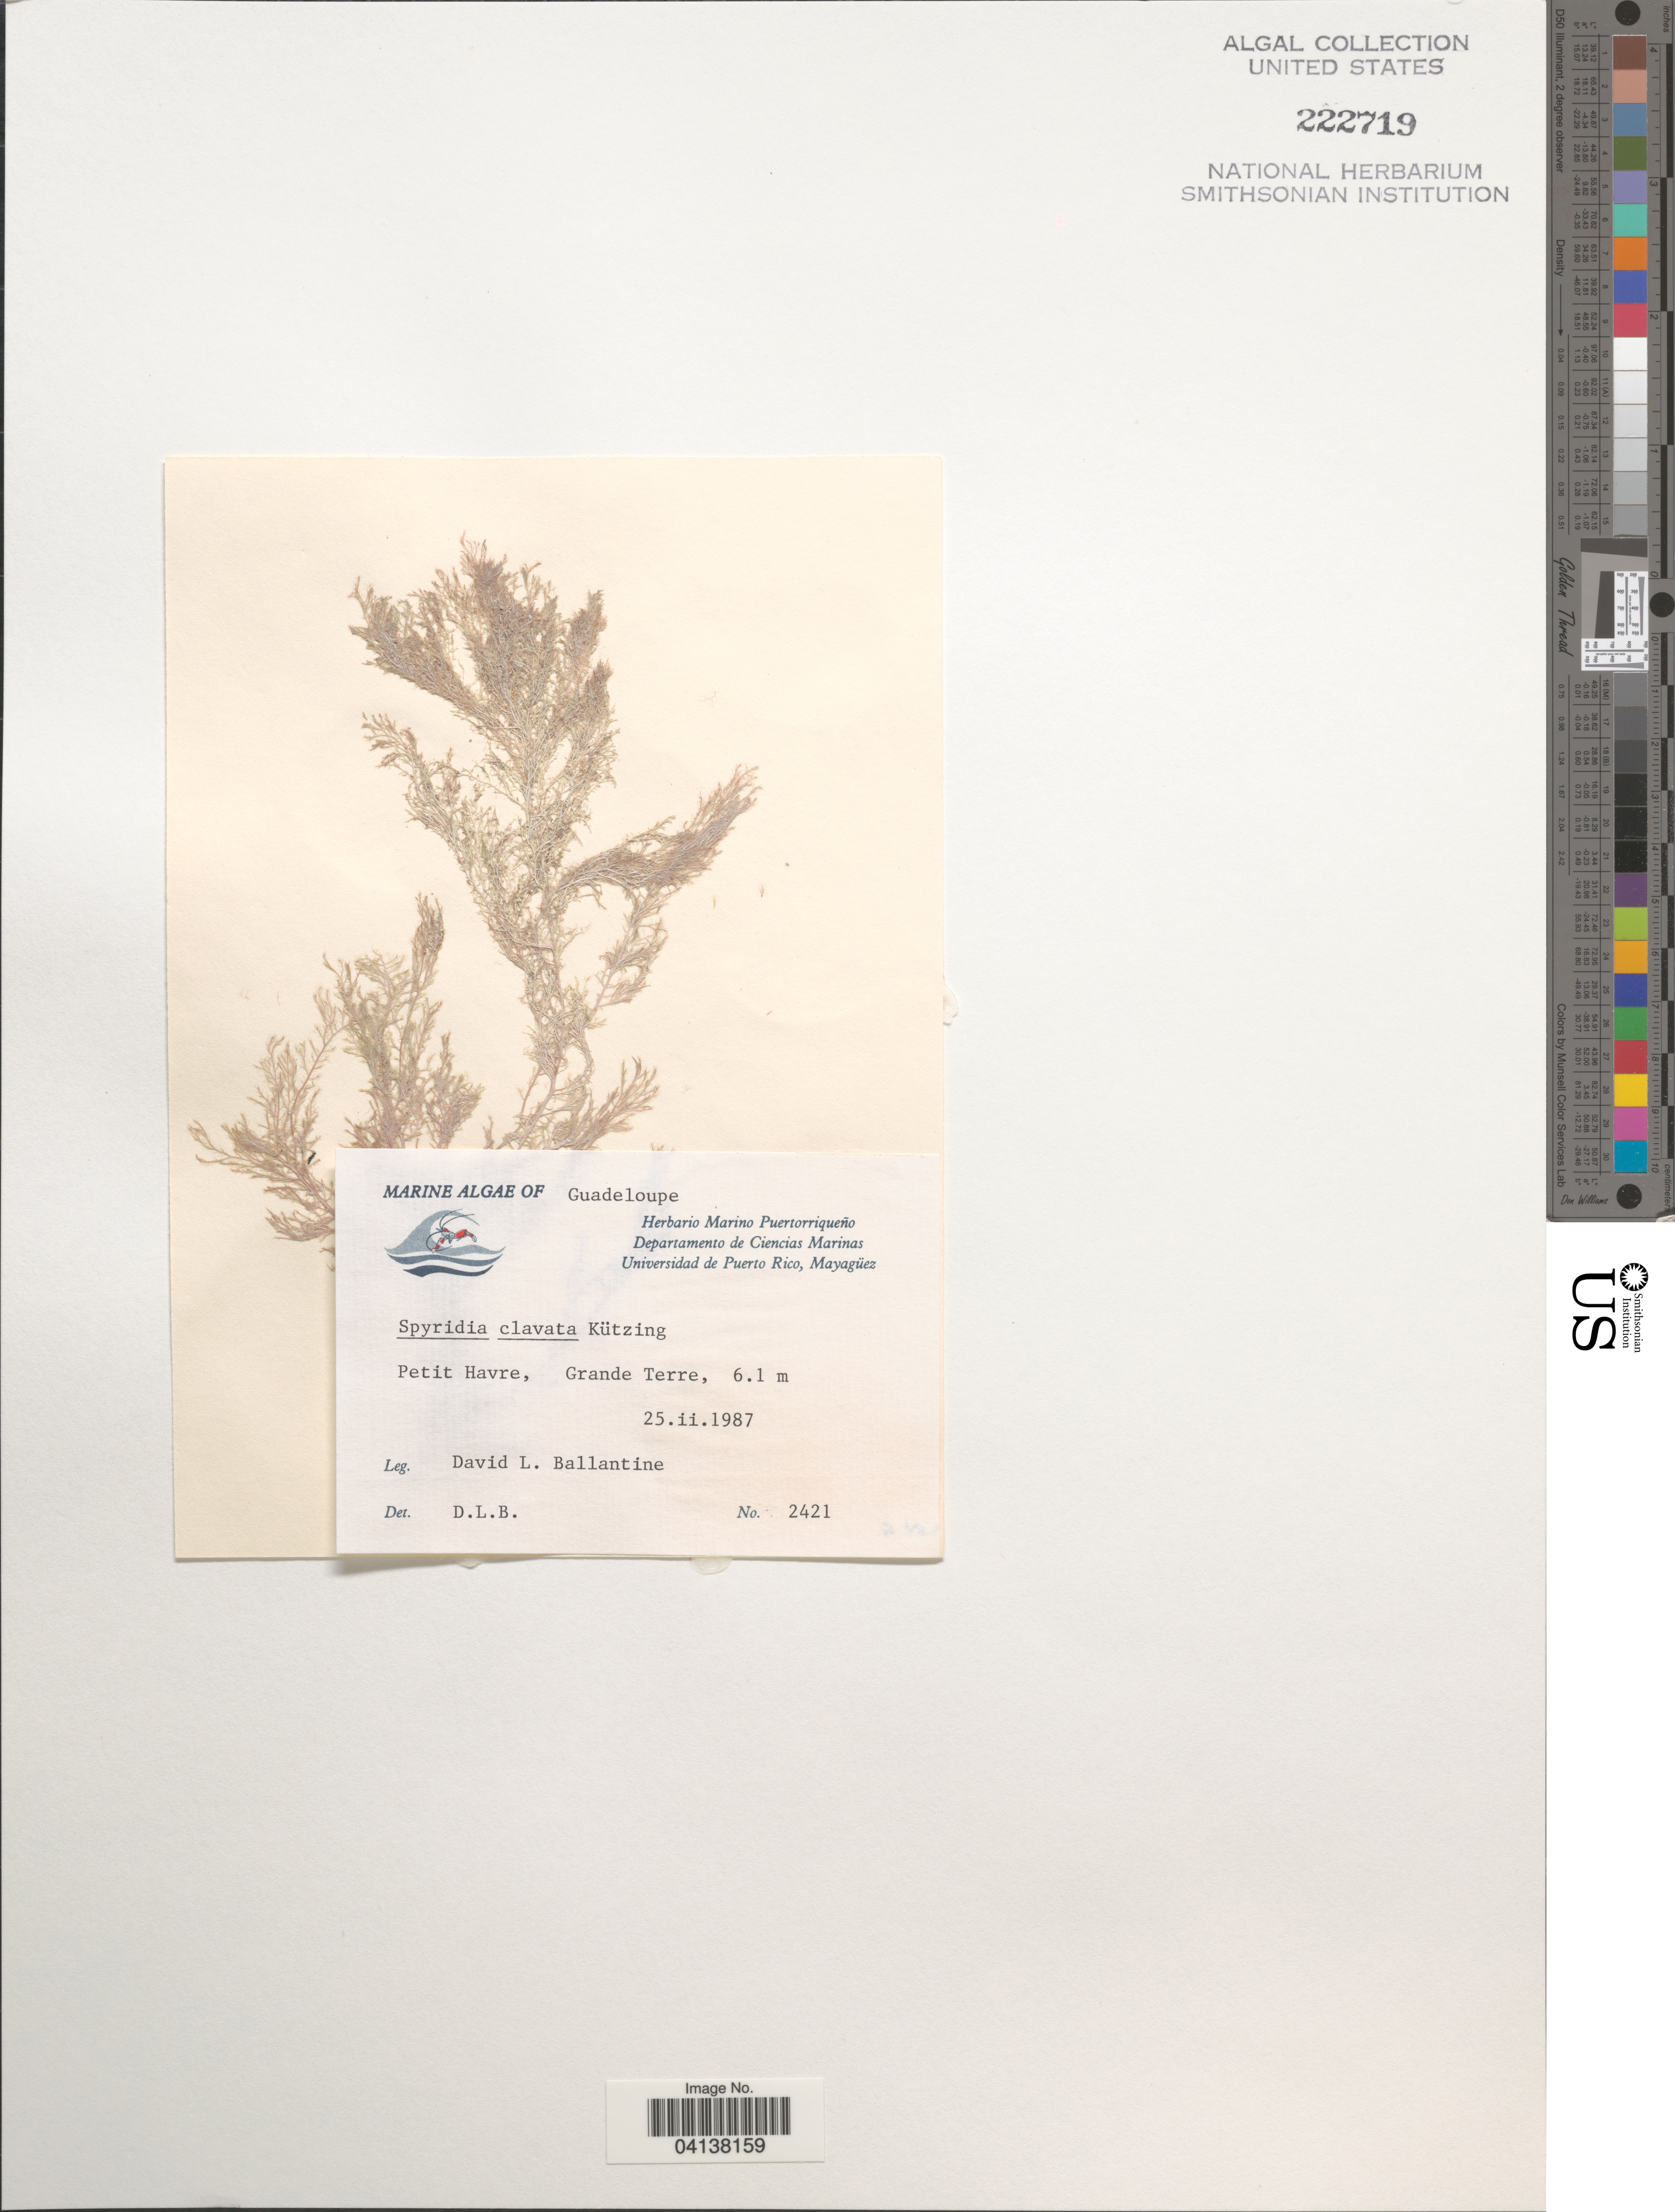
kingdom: Plantae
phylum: Rhodophyta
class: Florideophyceae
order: Ceramiales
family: Spyridiaceae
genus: Spyridia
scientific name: Spyridia clavata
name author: Kütz.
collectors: D.L. Ballantine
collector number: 2421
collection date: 1987-02-25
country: Guadeloupe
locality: Petit Havre, Grande Terre.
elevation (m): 6.1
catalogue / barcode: US 222719